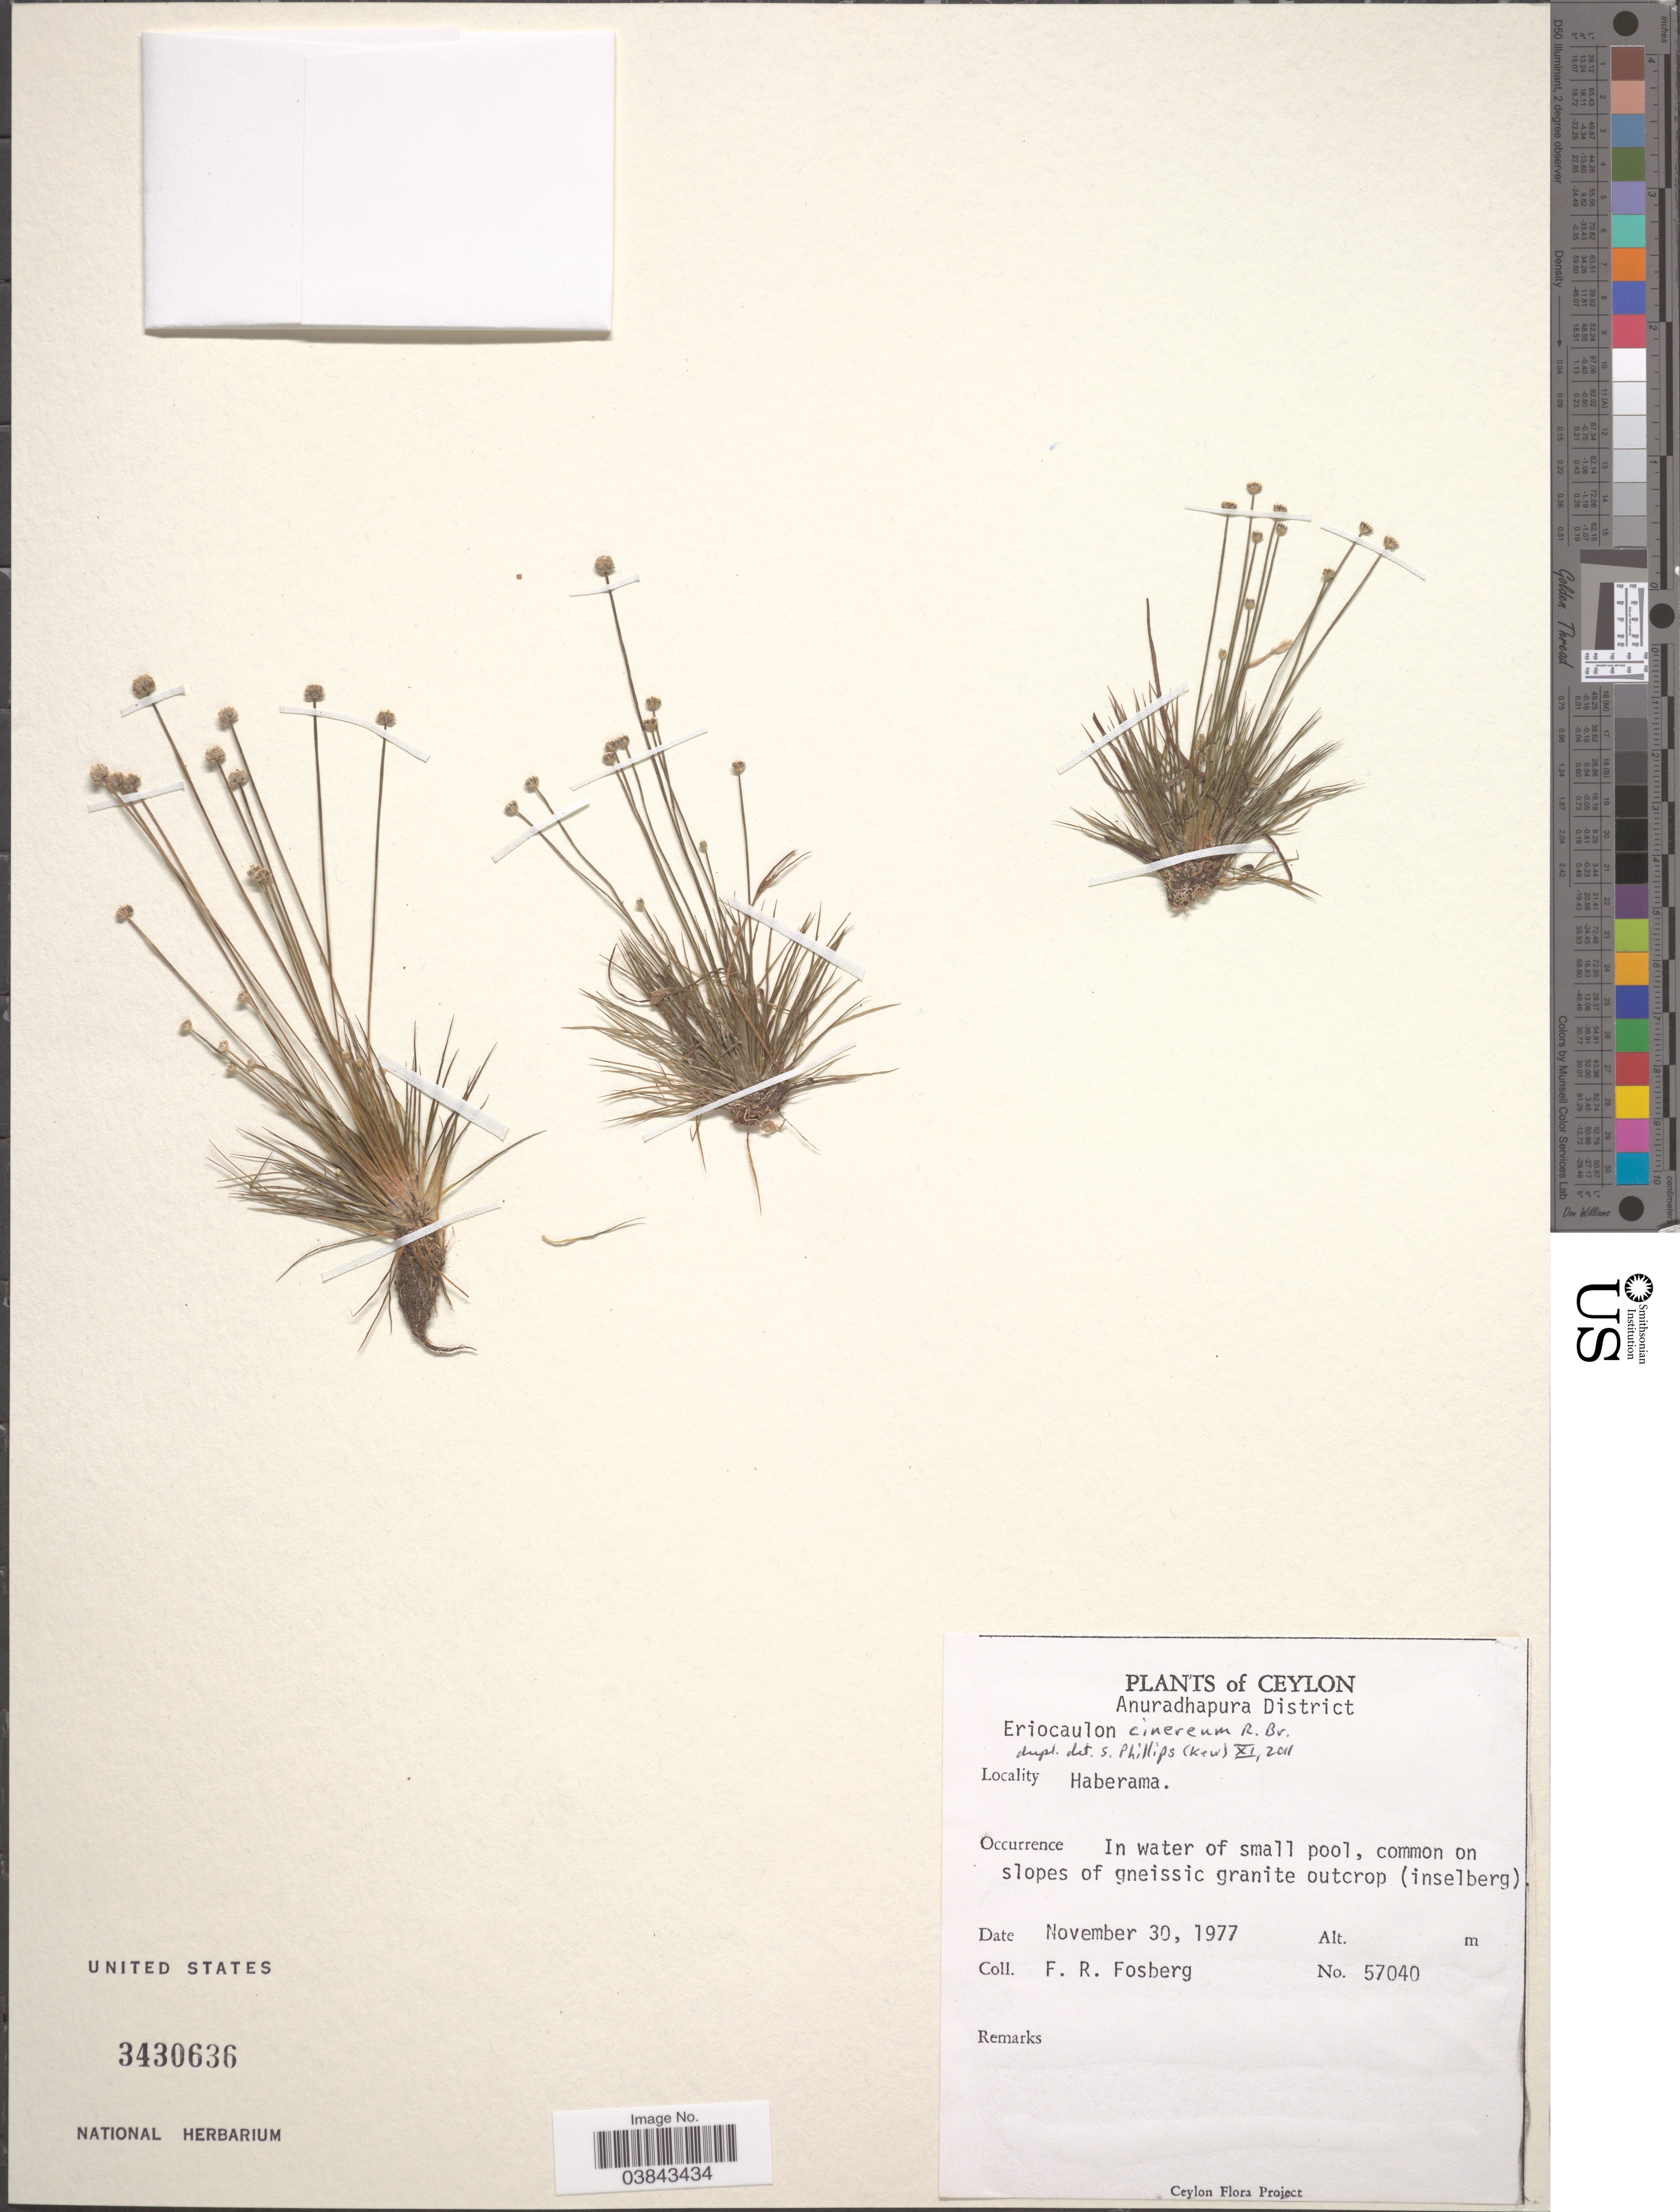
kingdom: Plantae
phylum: Tracheophyta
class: Liliopsida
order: Poales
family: Eriocaulaceae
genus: Eriocaulon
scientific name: Eriocaulon cinereum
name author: R. Br.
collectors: F. R. Fosberg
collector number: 57040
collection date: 1977-11-30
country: Sri Lanka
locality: Ceylon. Anuradhapura District. Haberama.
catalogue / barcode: US 3430636